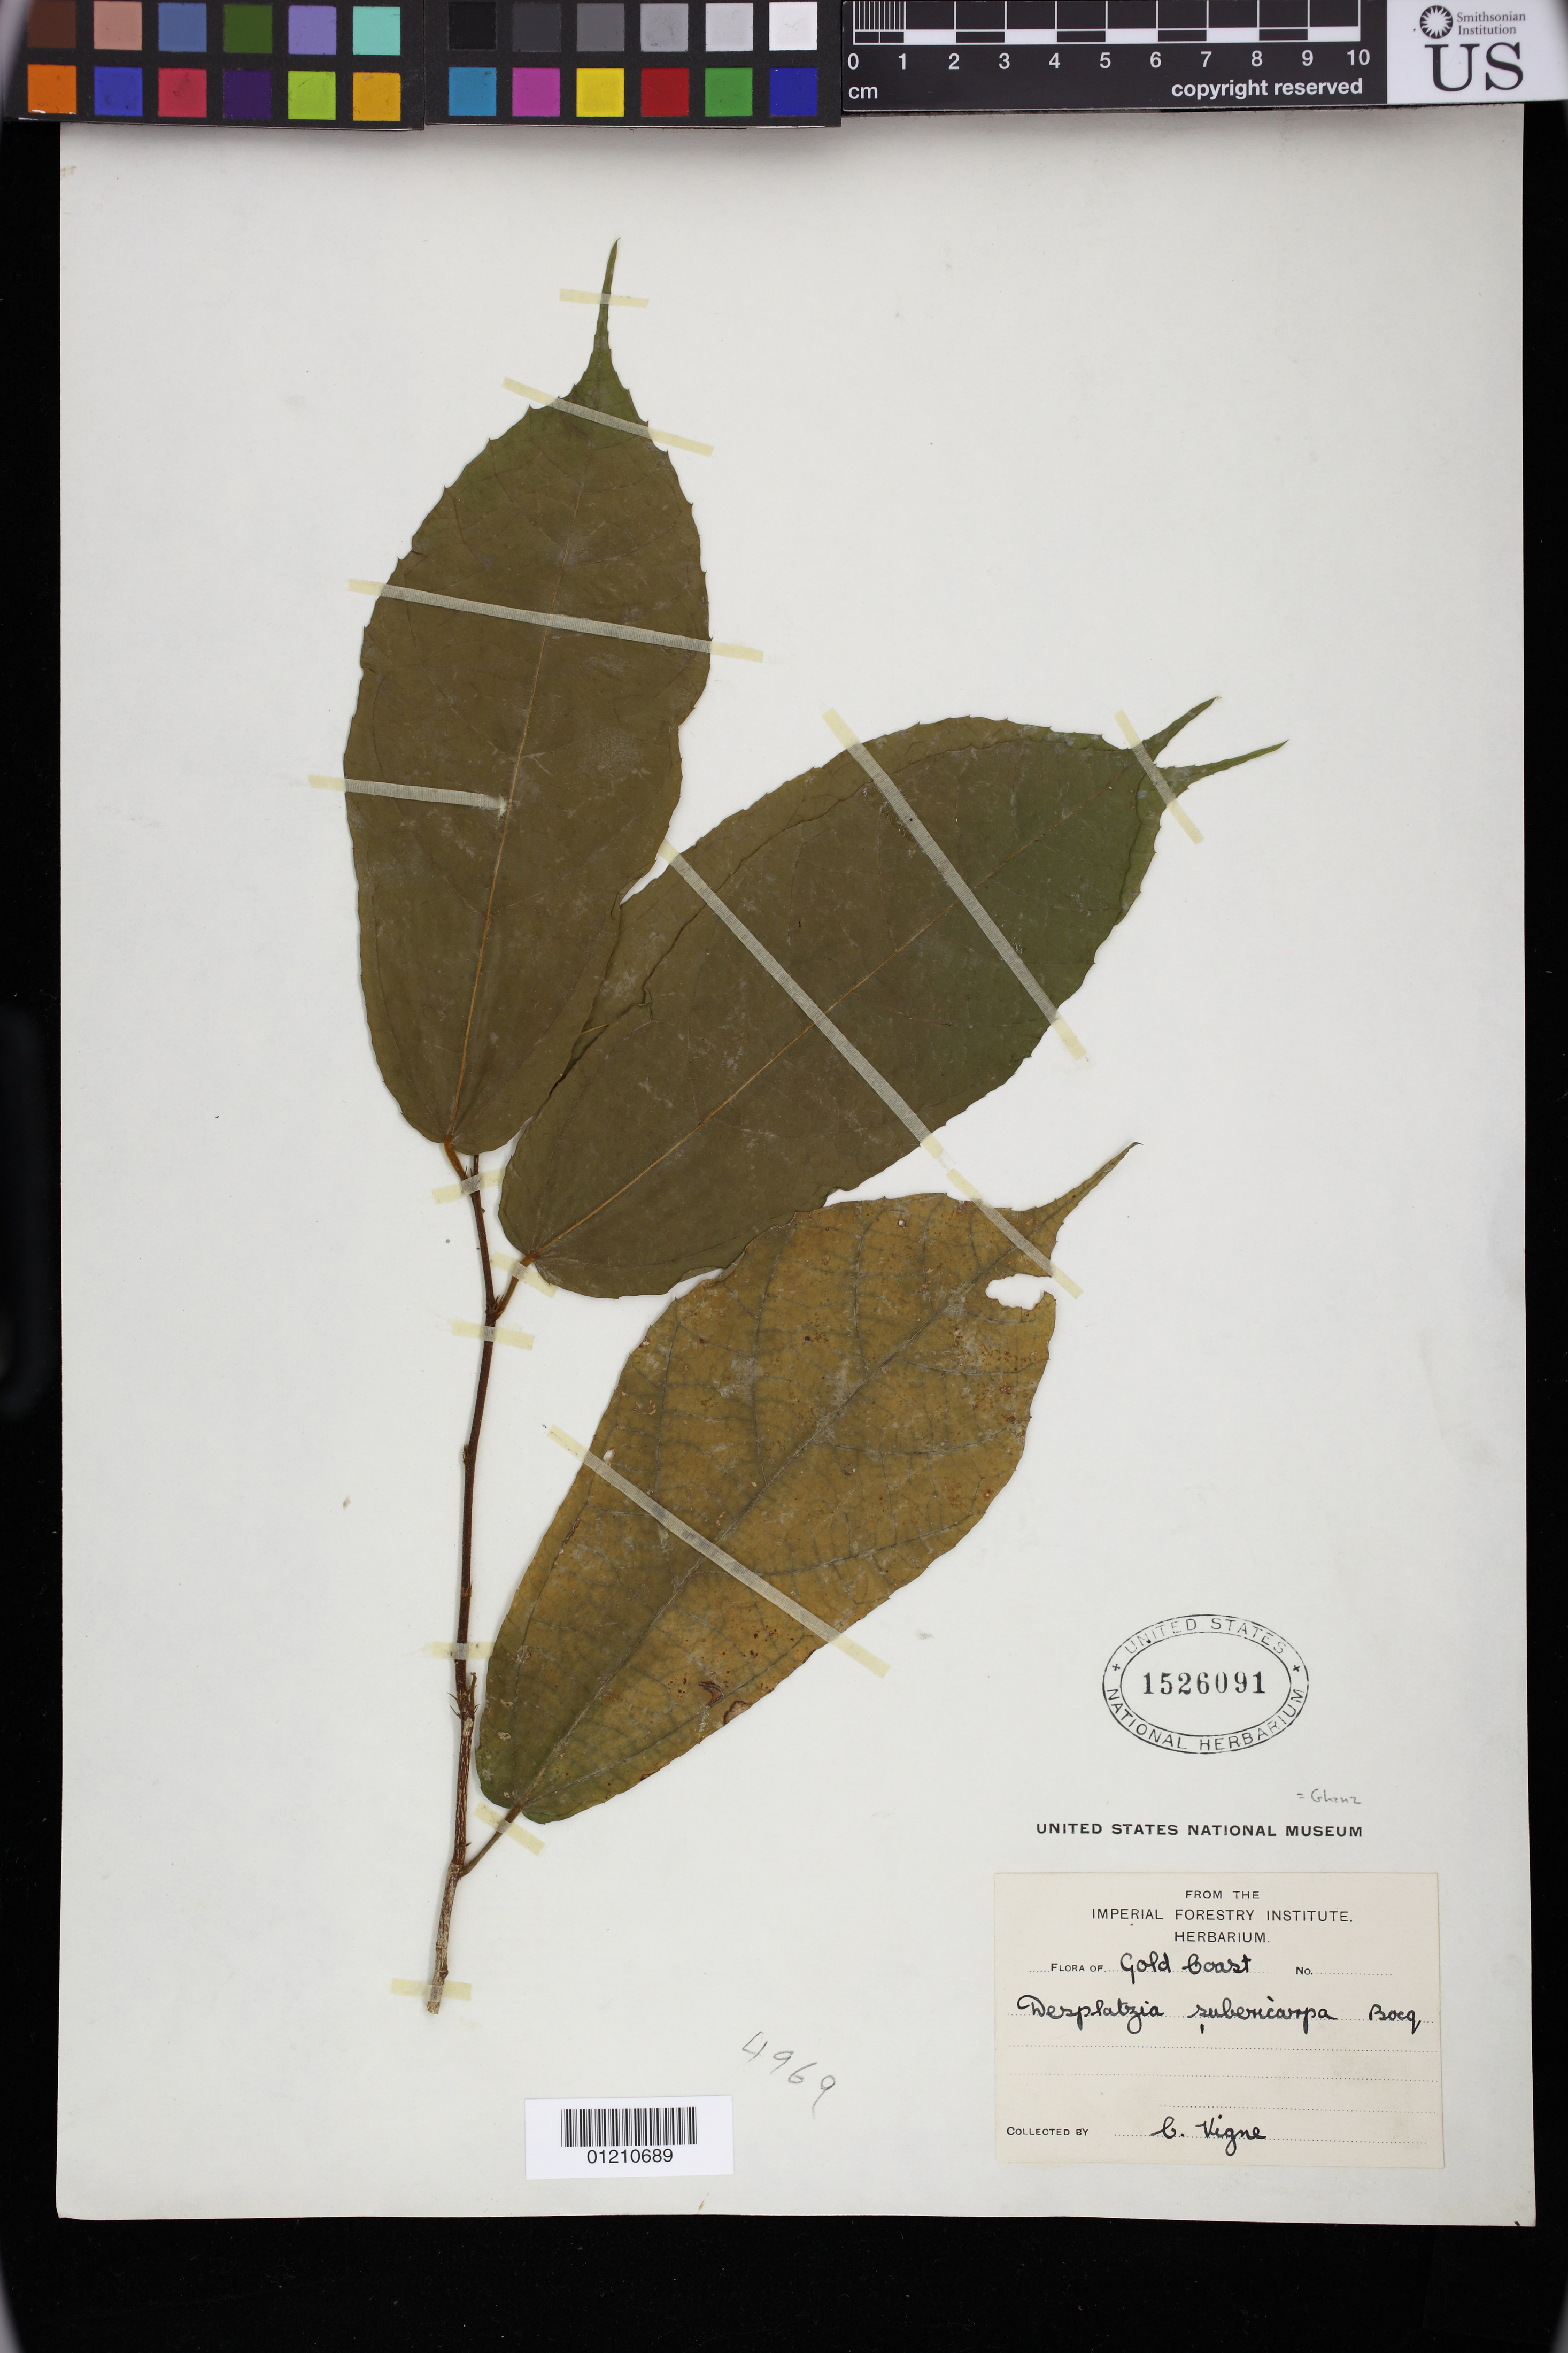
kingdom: Plantae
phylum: Tracheophyta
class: Magnoliopsida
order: Malvales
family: Malvaceae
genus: Desplatsia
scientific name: Desplatsia subericarpa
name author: Bocq.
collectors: L. Vigne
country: Australia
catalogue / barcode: US 1526091